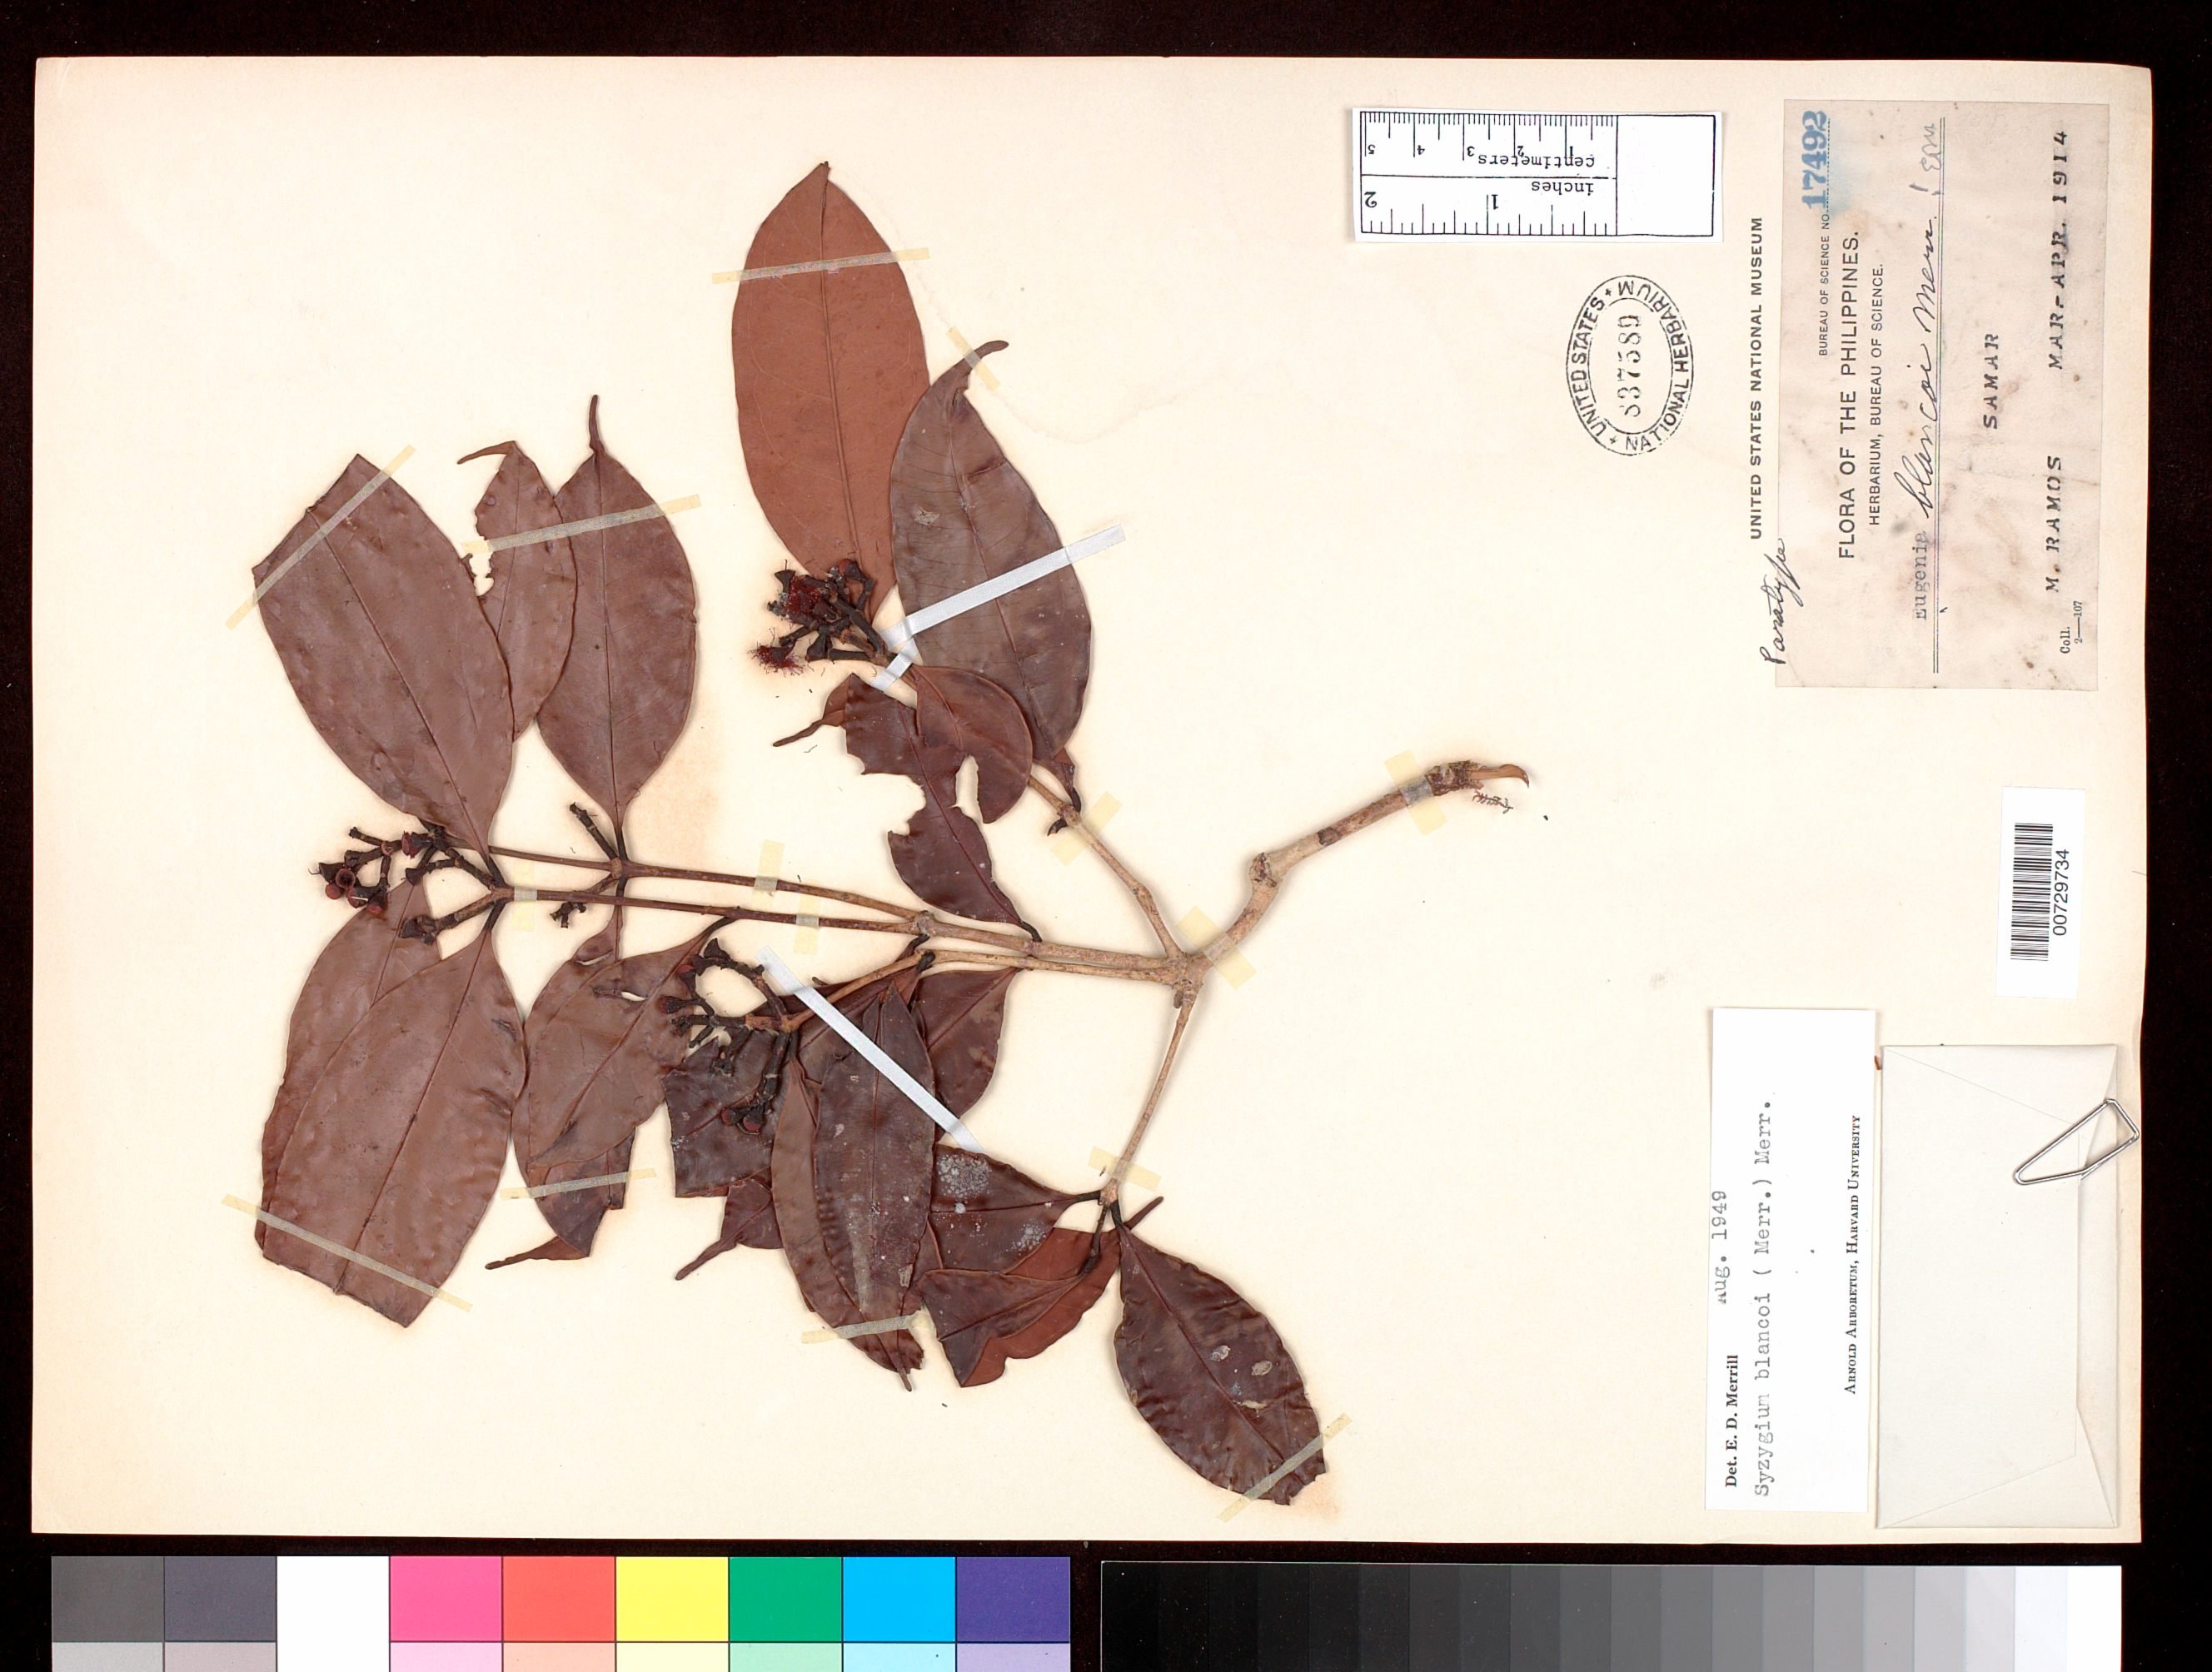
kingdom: Plantae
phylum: Tracheophyta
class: Magnoliopsida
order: Myrtales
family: Myrtaceae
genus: Syzygium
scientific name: Syzygium blancoi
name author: (Merr.) Merr.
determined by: Merrill, Elmer D.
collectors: M. Ramos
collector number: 17492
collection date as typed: Mar 1914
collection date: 1914-03/1914-04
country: Philippines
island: Samar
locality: Cauayan Valley.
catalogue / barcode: US 837580